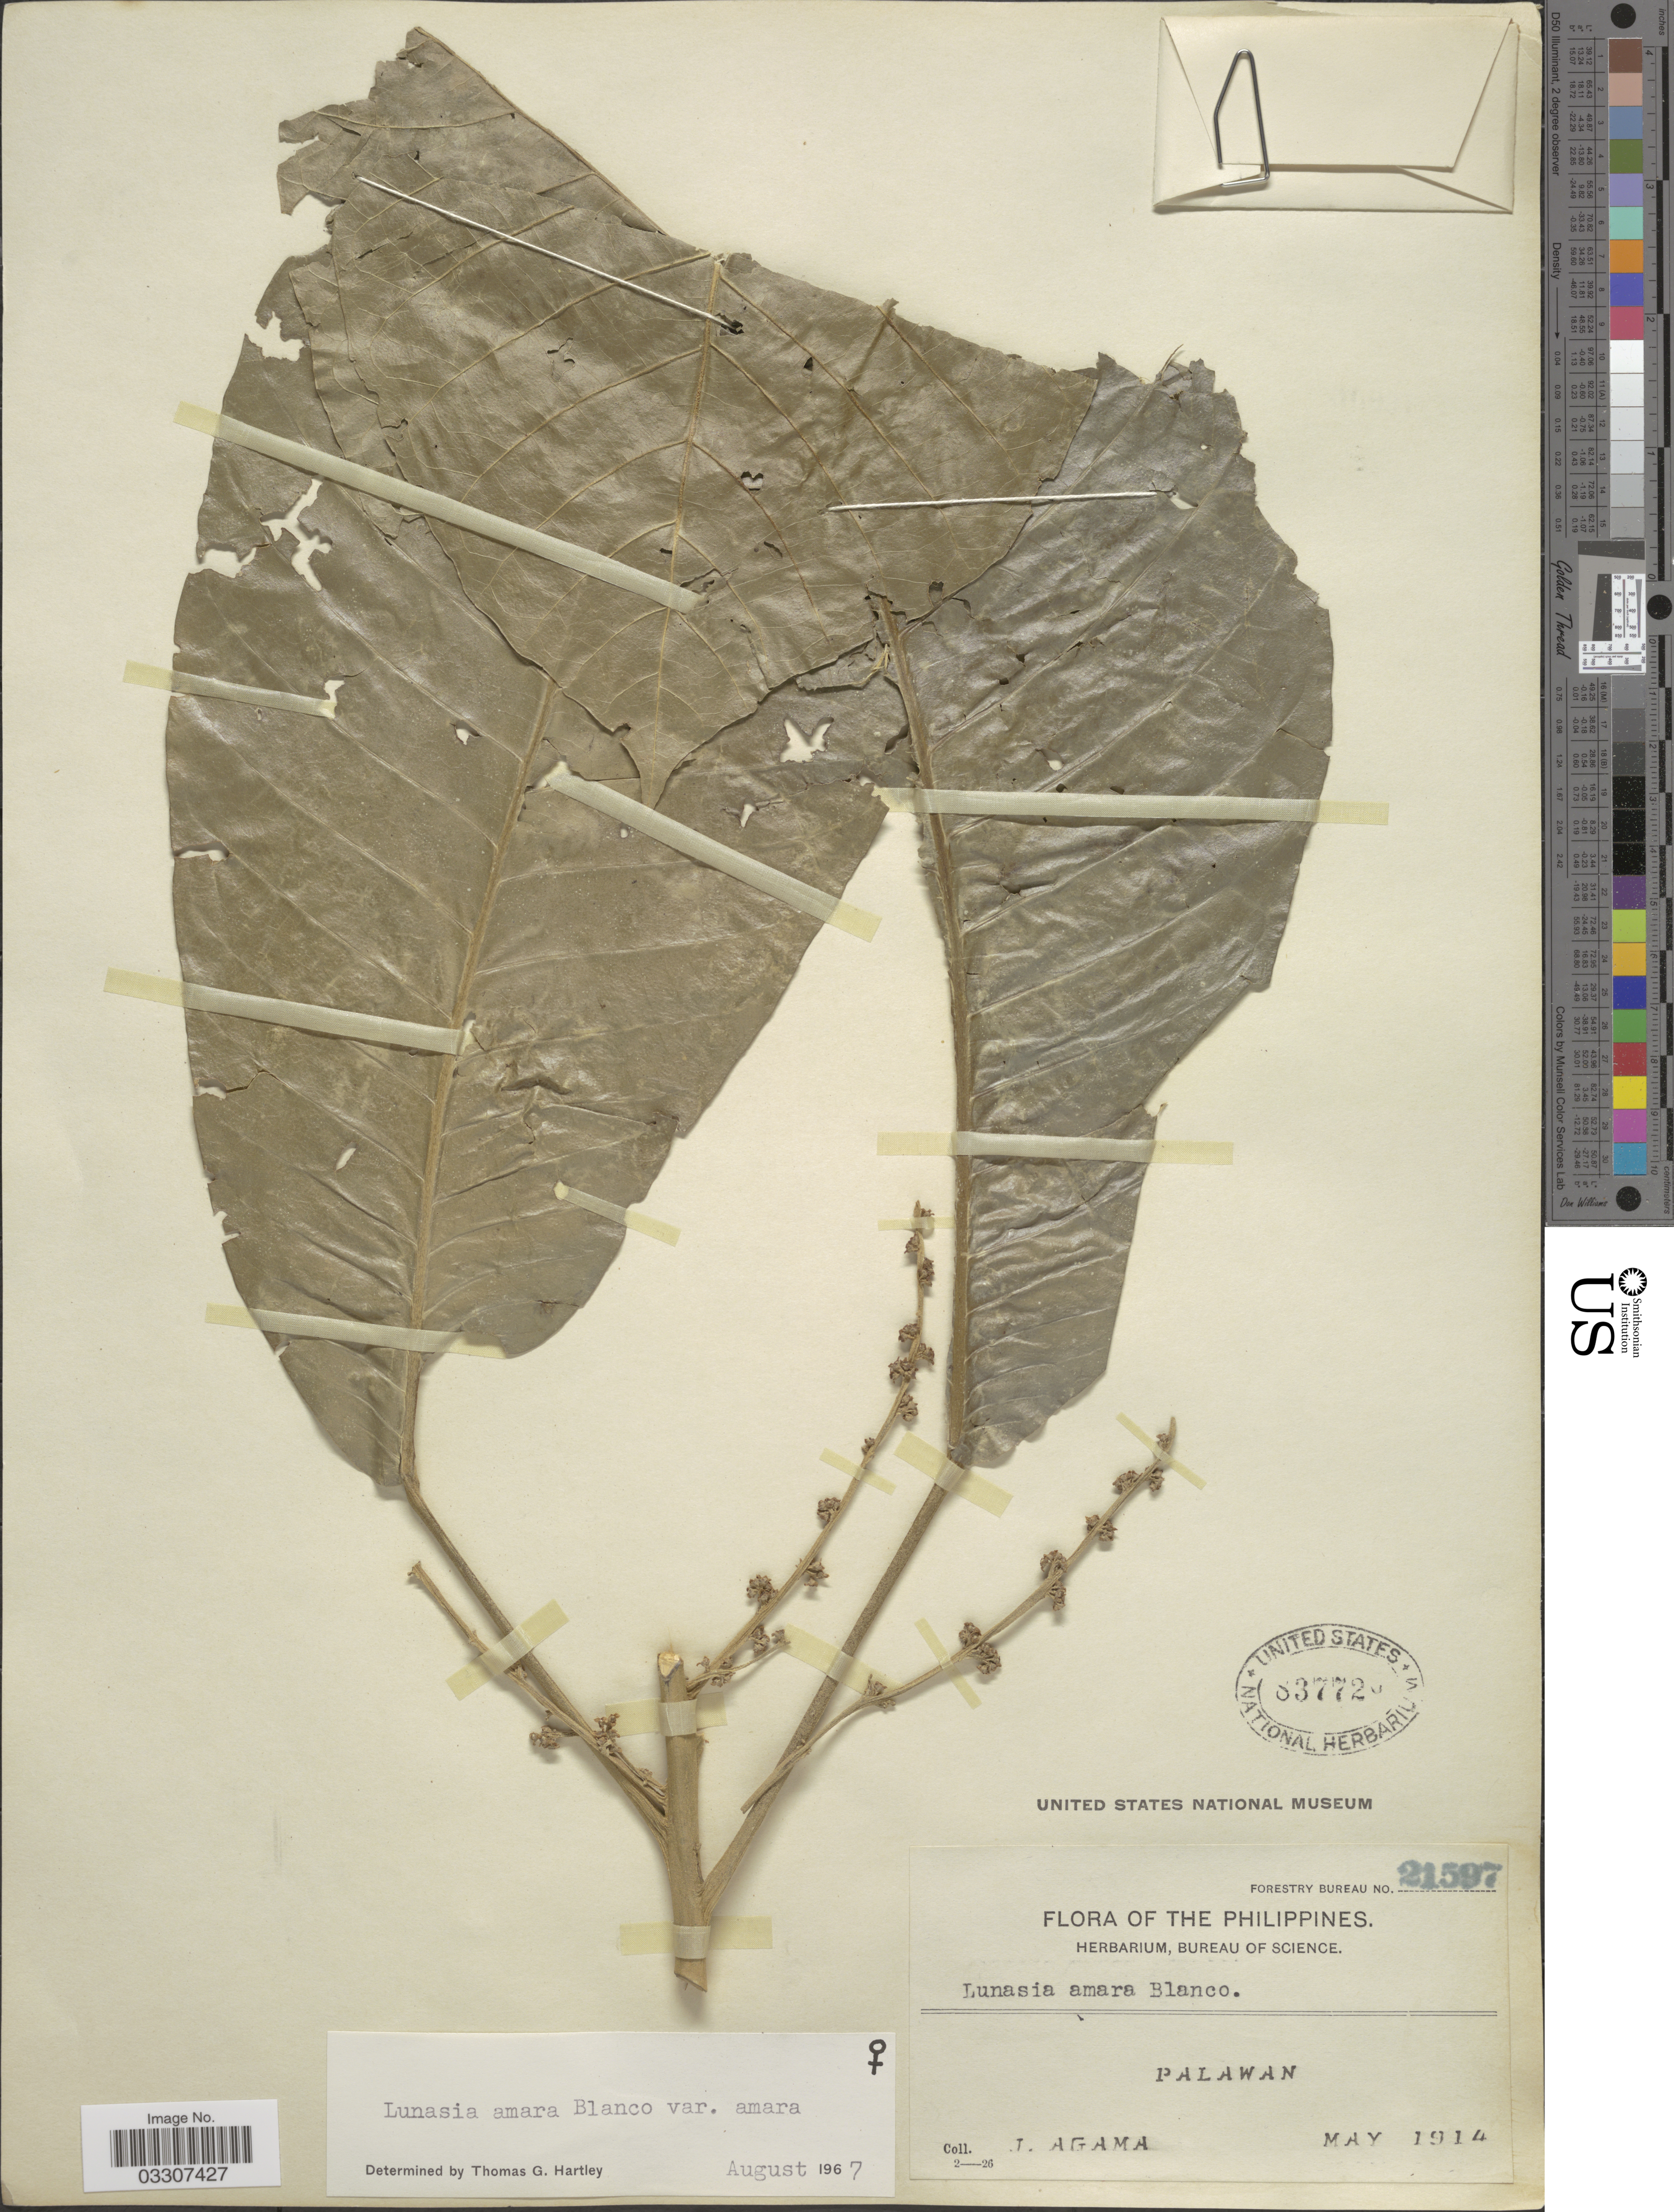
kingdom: Plantae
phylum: Tracheophyta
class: Magnoliopsida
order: Sapindales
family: Rutaceae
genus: Lunasia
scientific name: Lunasia amara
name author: Blanco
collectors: J. Agama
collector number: Forestry Bureau 21597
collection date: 1914-05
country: Philippines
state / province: Mimaropa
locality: Palawan.